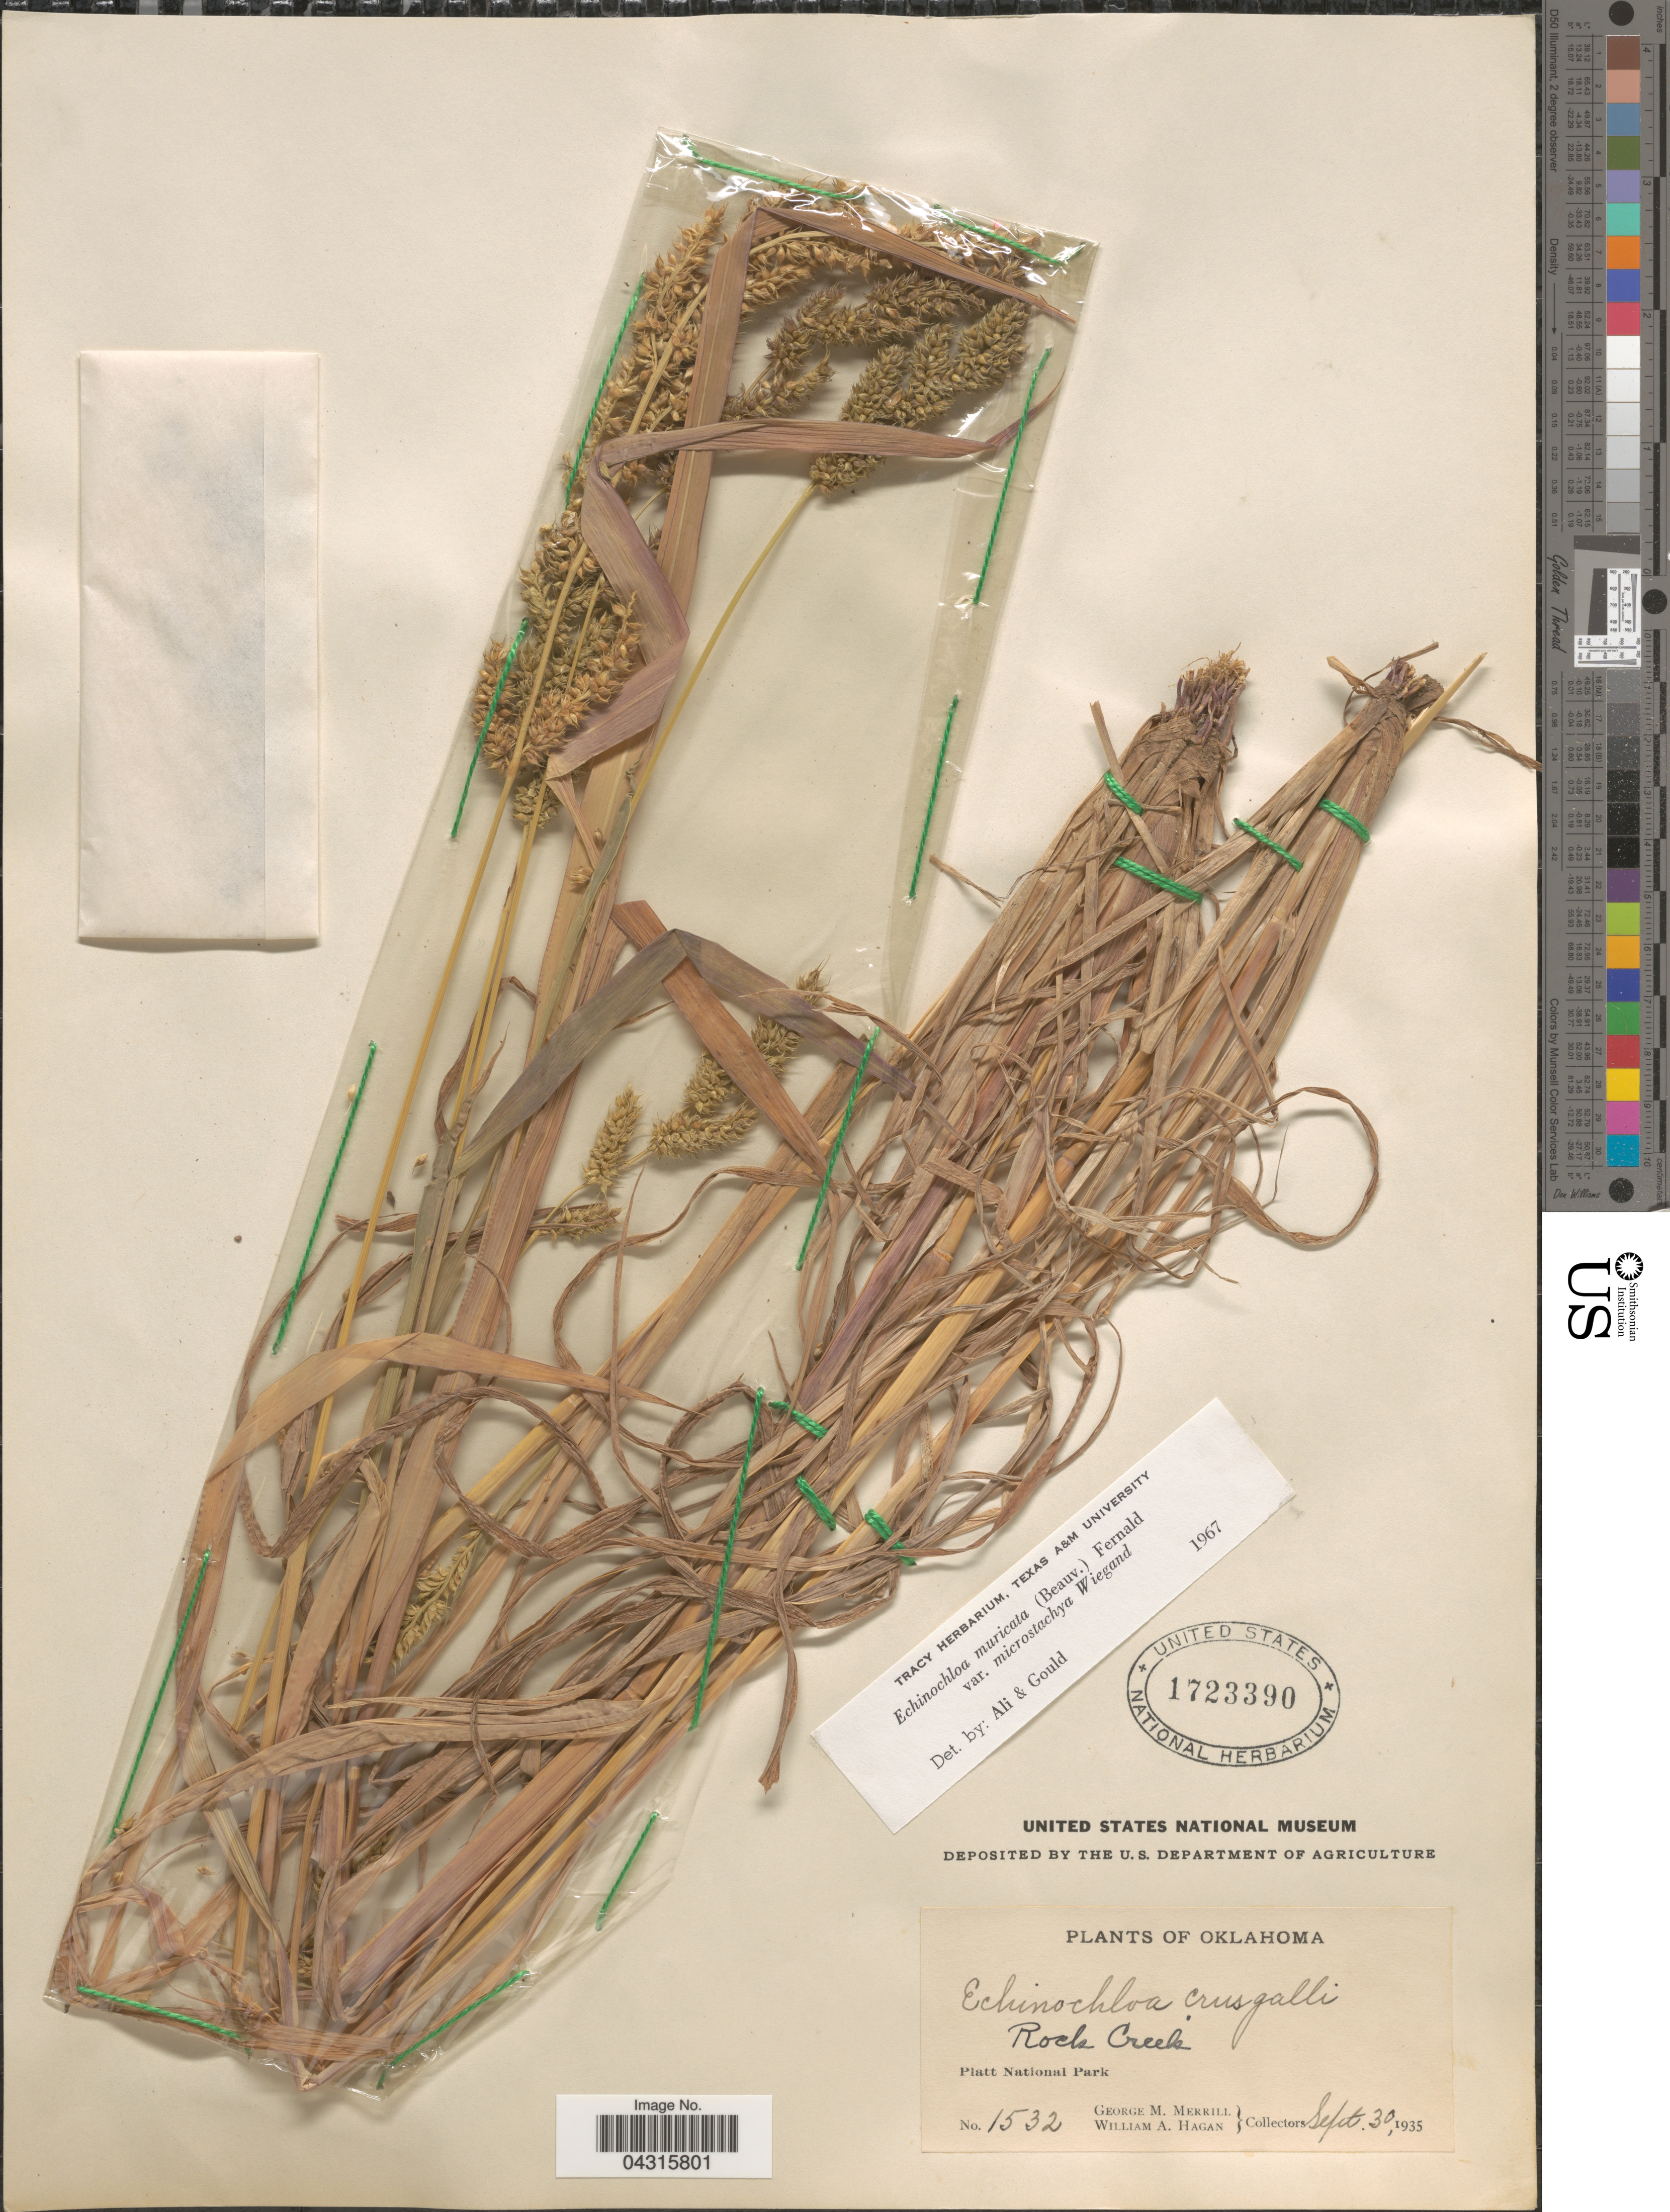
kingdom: Plantae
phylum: Tracheophyta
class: Liliopsida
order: Poales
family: Poaceae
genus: Echinochloa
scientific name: Echinochloa muricata var. microstachya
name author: Wiegand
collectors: G. M. Merrill & W. Hagan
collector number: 1532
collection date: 1935-09-30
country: United States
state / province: Oklahoma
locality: Rock Creek. Platt National Park.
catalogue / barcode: US 1723390